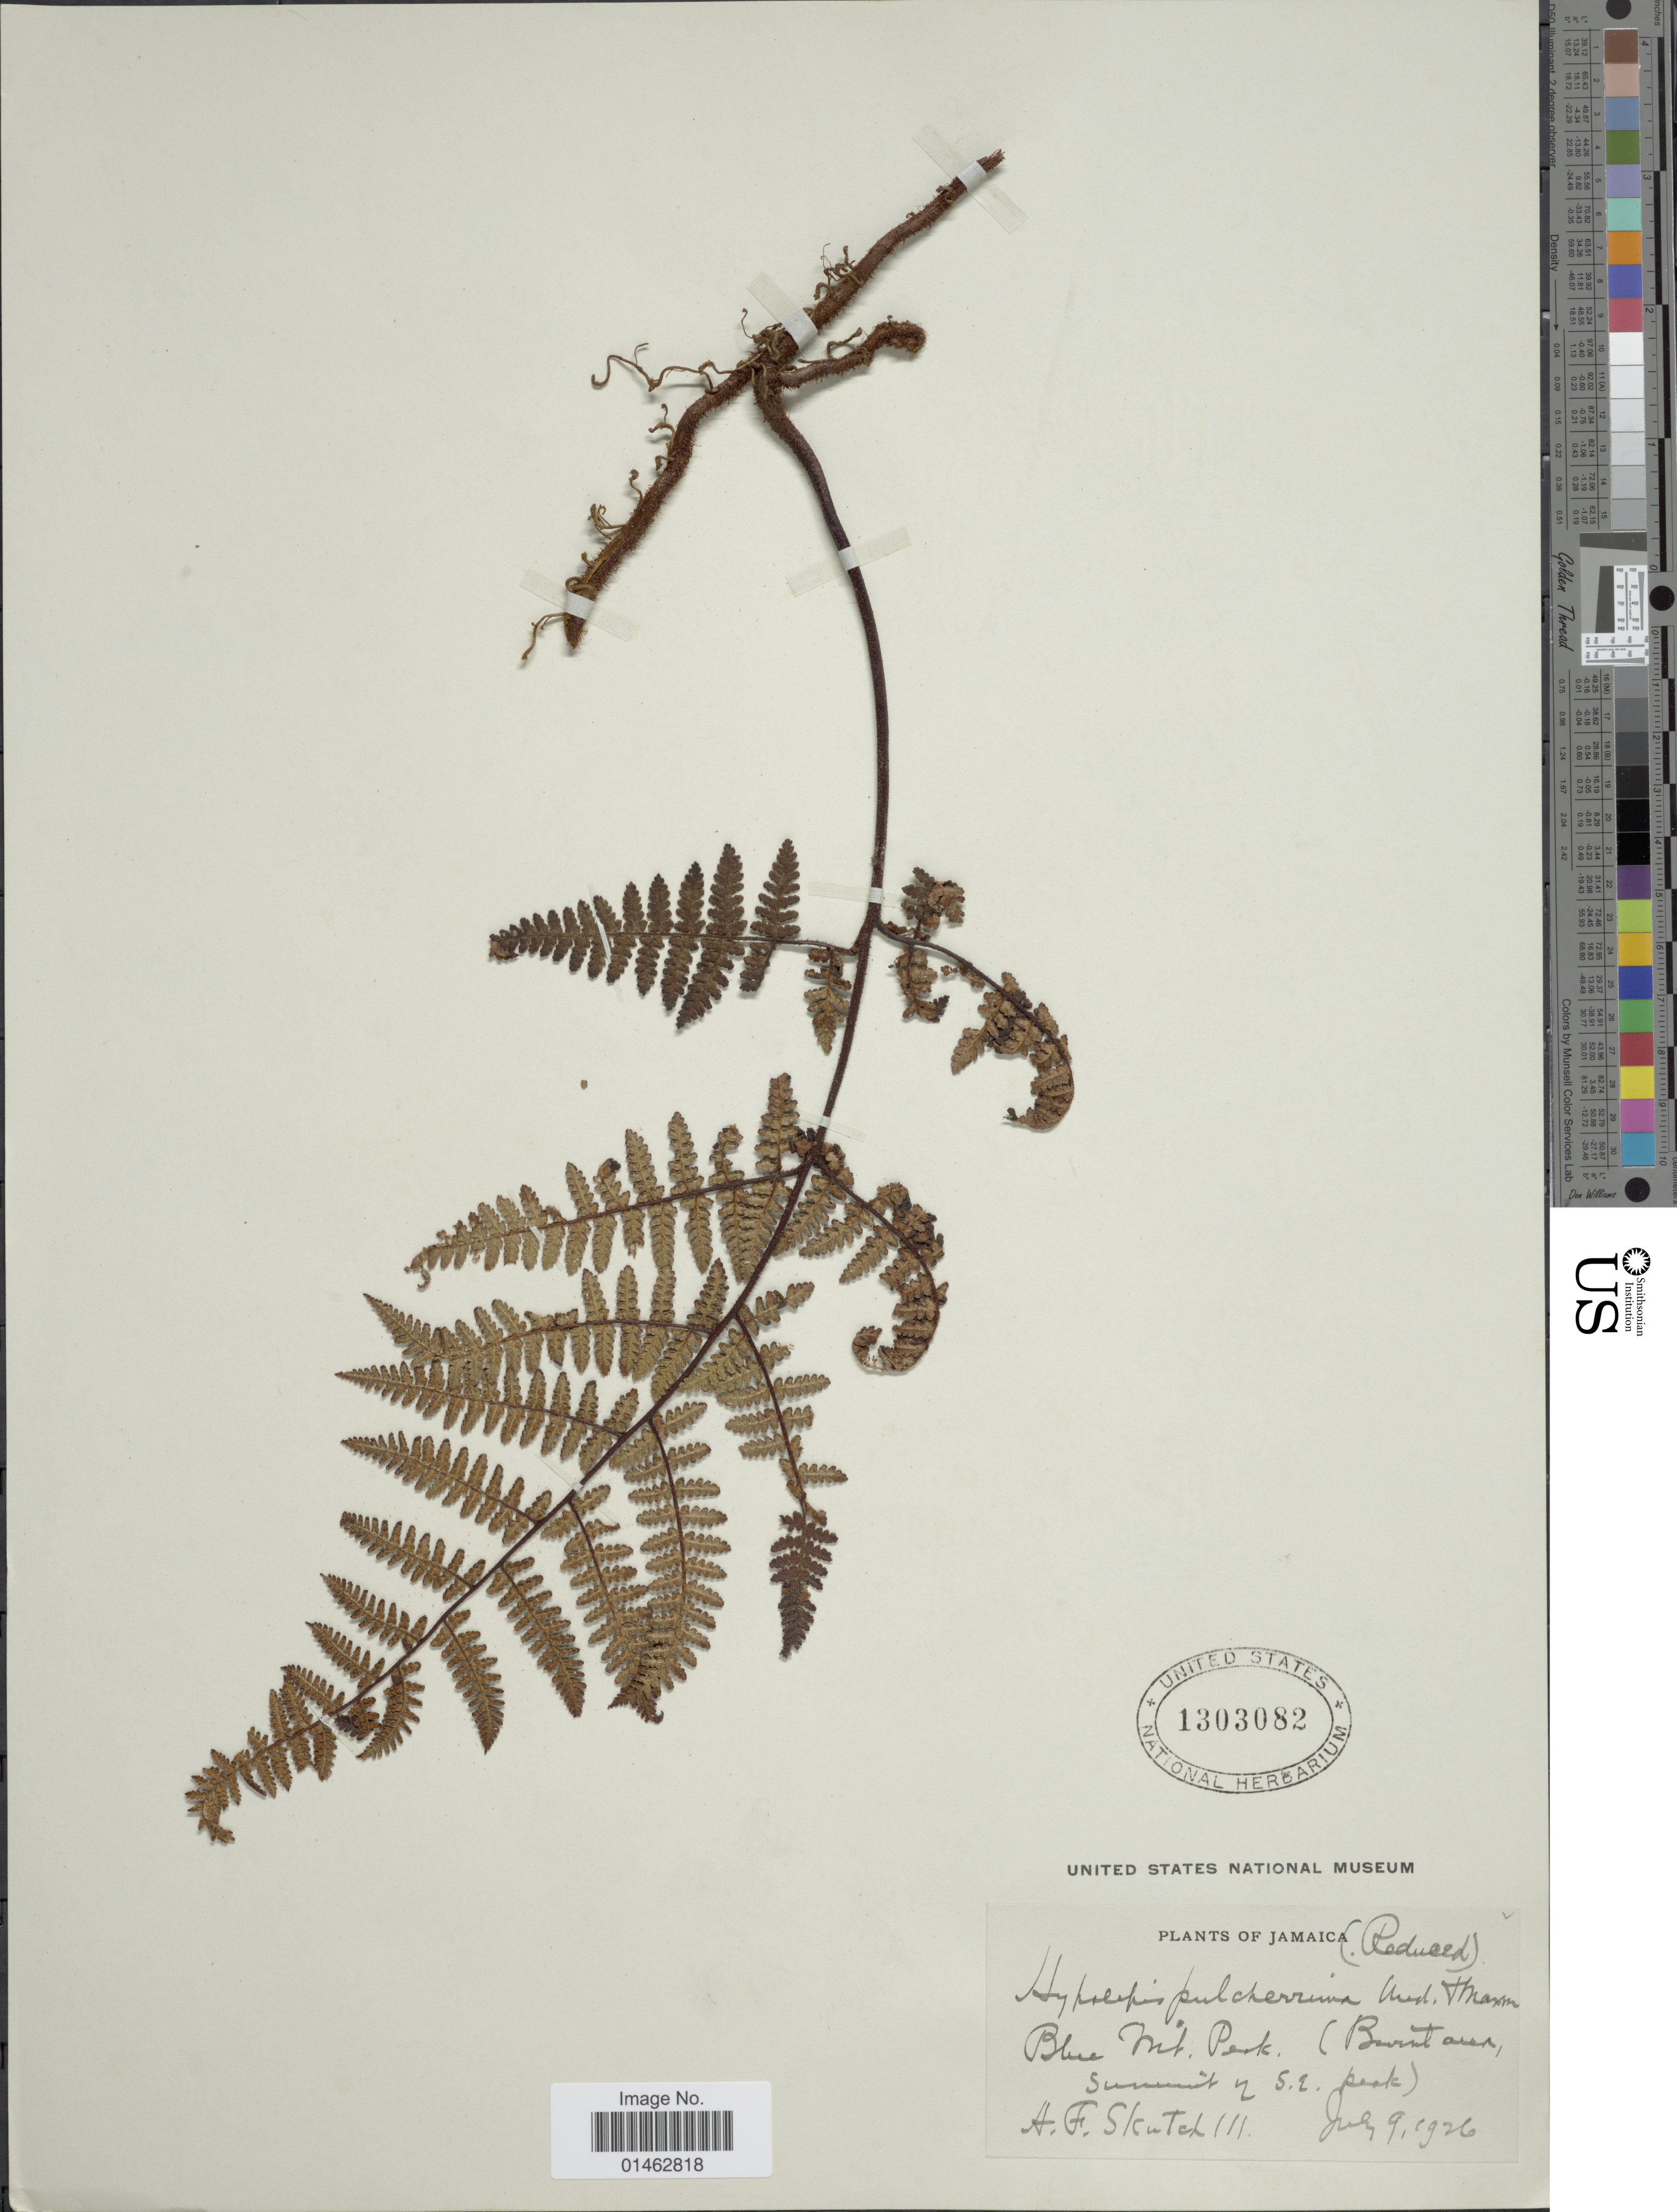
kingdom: Plantae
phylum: Tracheophyta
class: Polypodiopsida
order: Polypodiales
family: Dennstaedtiaceae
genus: Hypolepis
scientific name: Hypolepis pulcherrima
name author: Underw. & Maxon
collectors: A. F. Skutch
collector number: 111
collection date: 1926-07-09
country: Jamaica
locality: Blue Mt Peak (Burnt area, summit y S.E. Peak)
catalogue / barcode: US 1303082